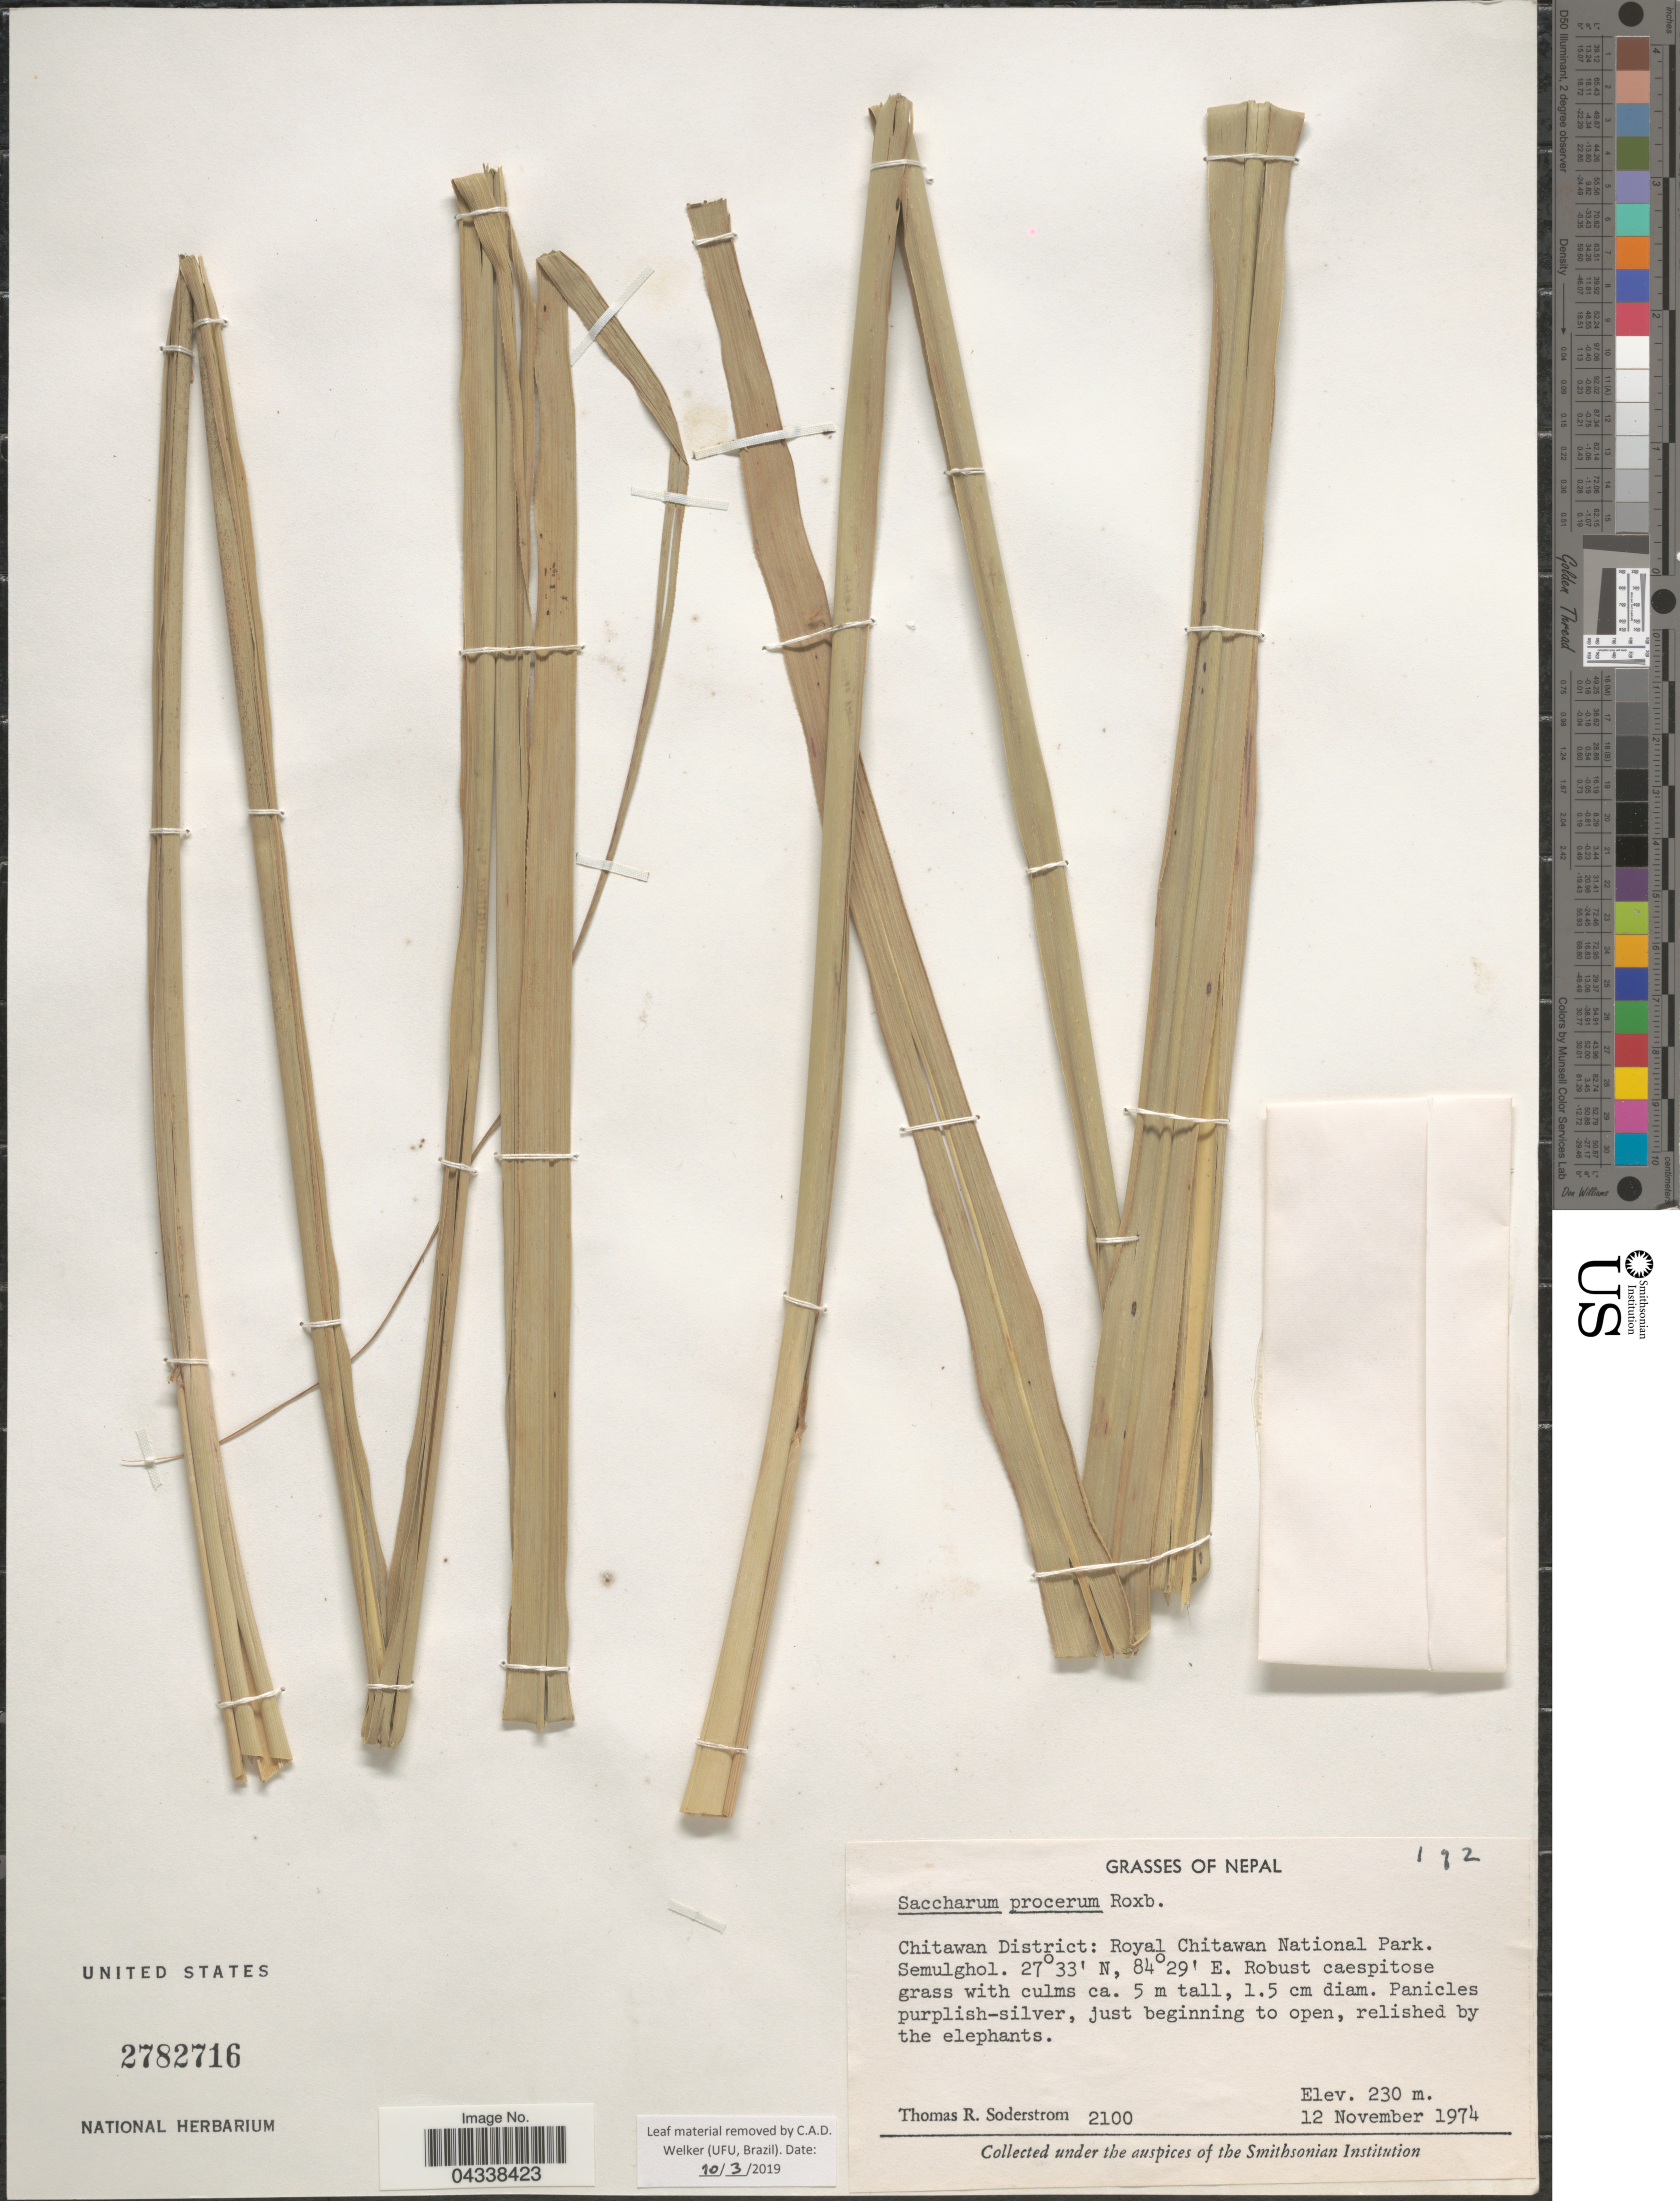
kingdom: Plantae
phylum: Tracheophyta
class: Liliopsida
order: Poales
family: Poaceae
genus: Saccharum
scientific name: Saccharum procerum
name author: Roxb.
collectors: T. R. Soderstrom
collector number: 2100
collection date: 1974-11-12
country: Nepal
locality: Chitawan District: Royal Chitawan National Park. Semulghol.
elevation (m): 230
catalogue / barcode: US 2782716